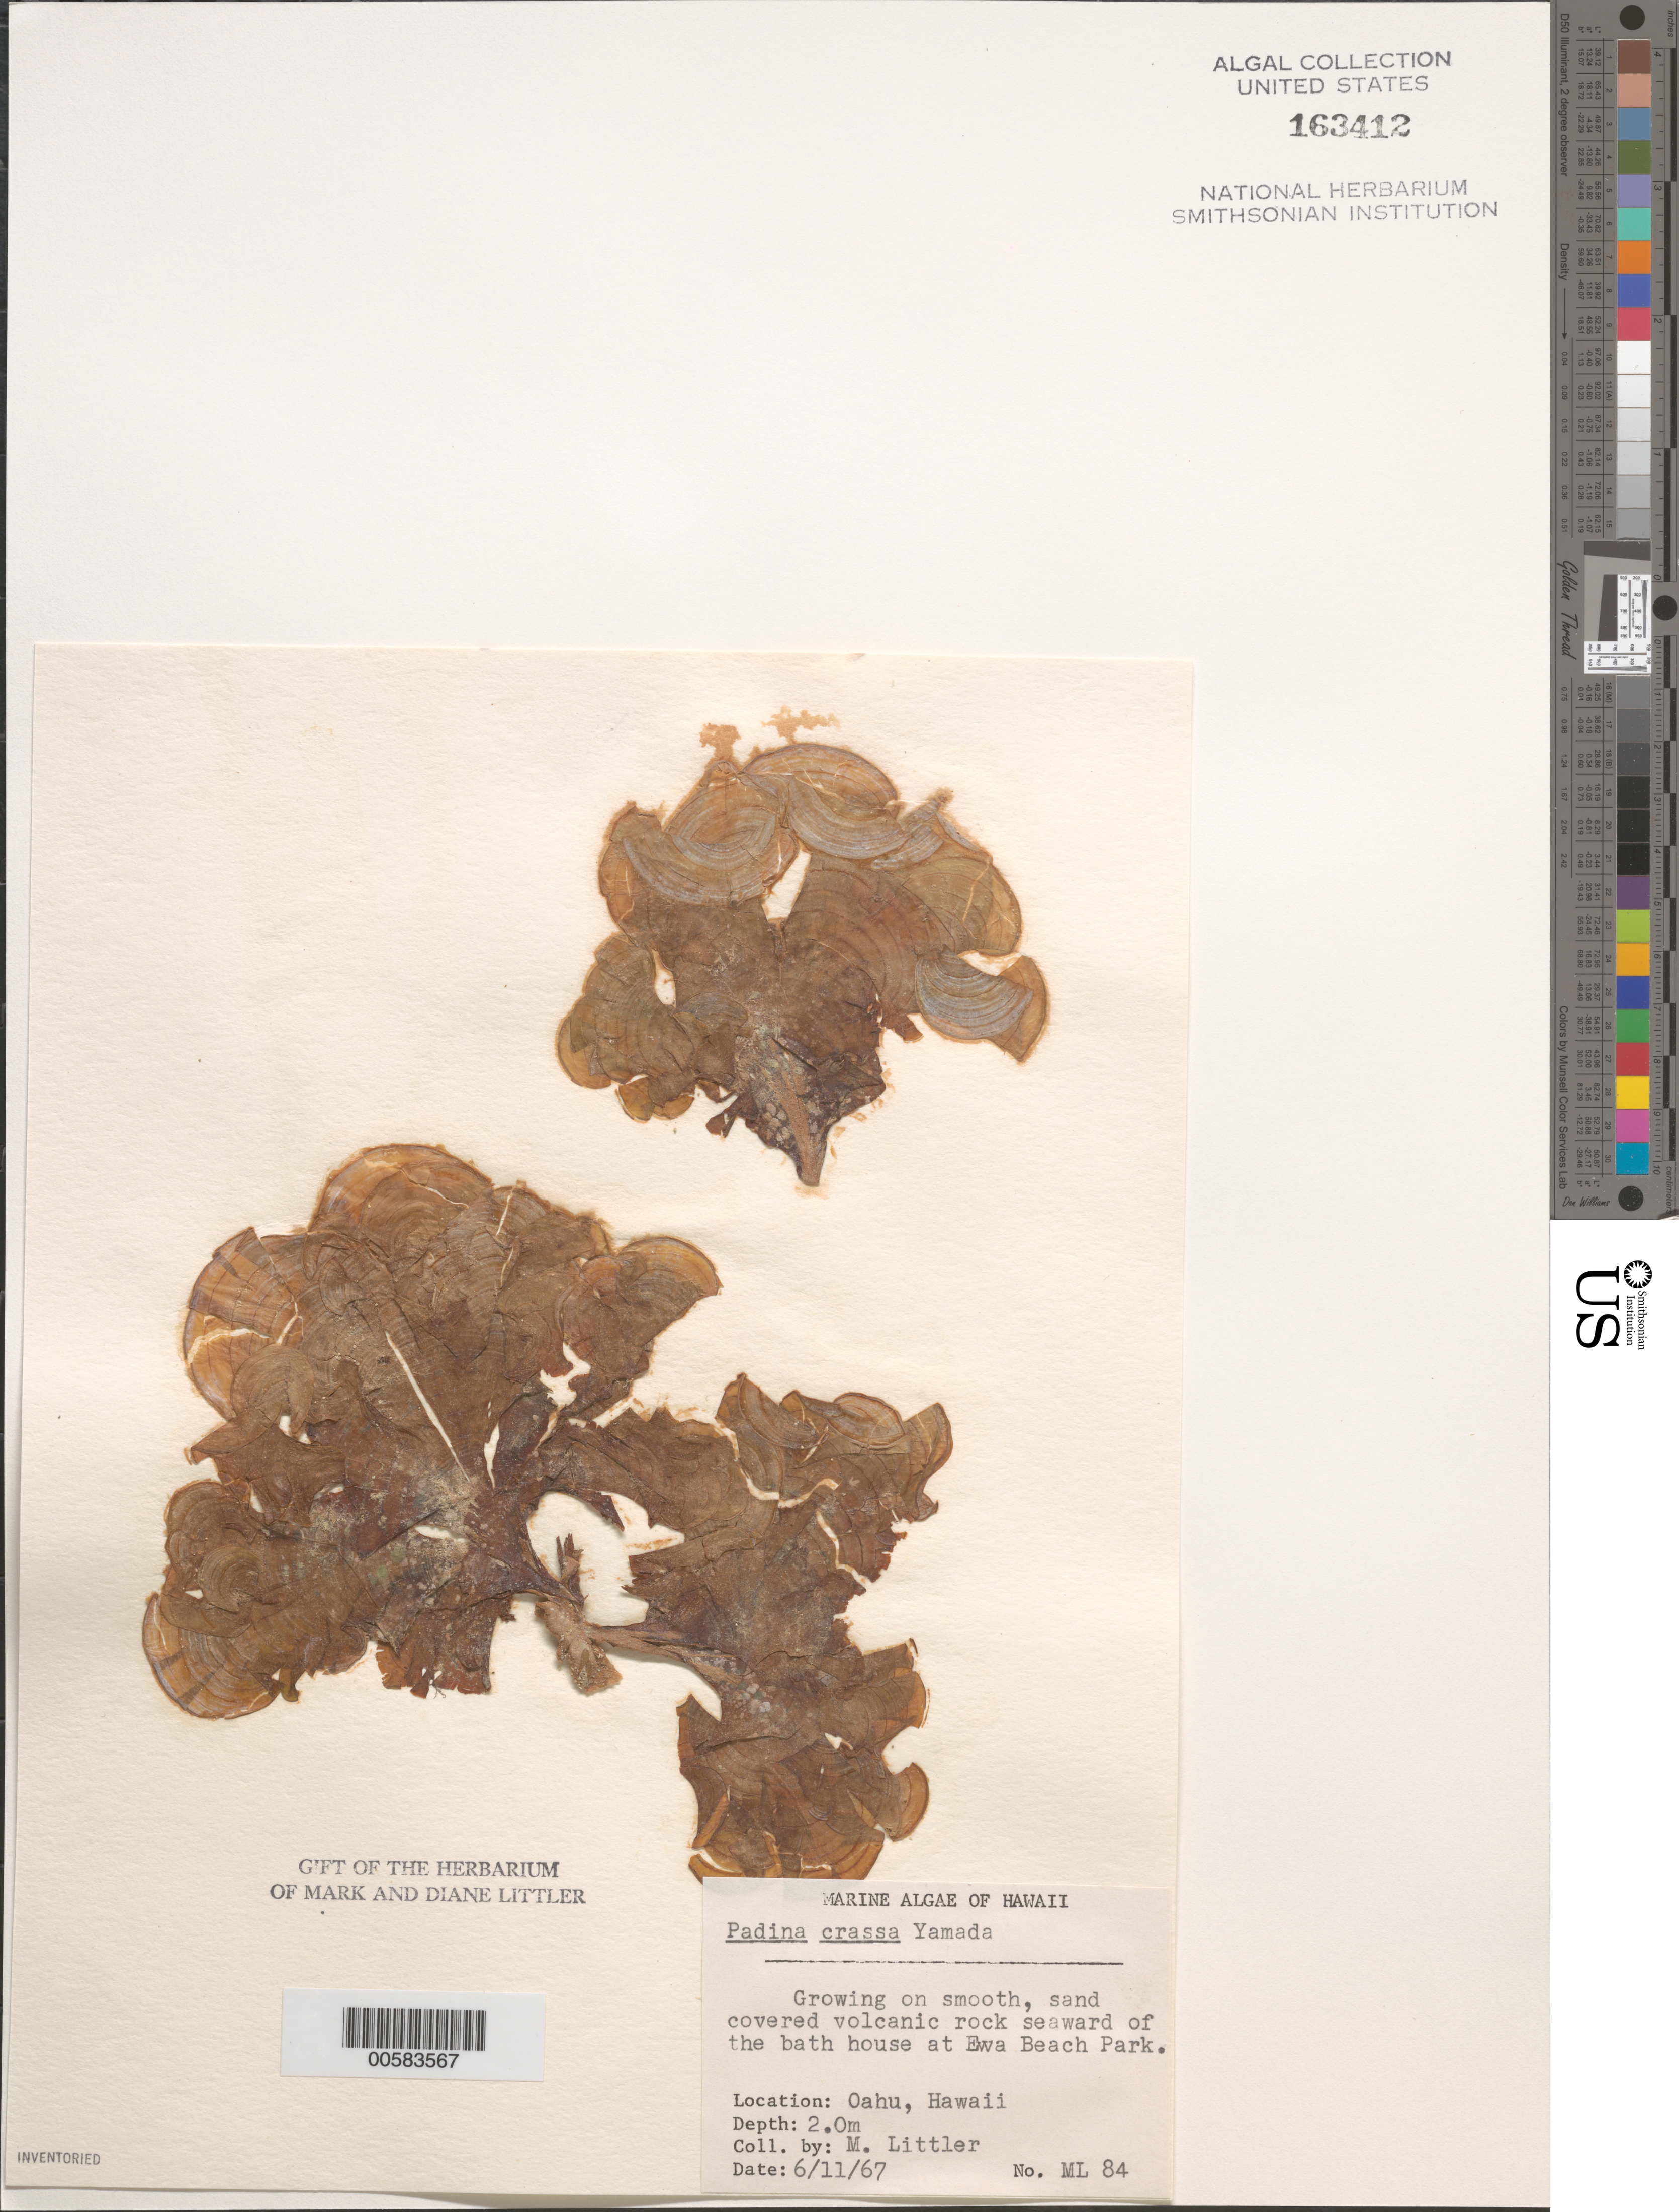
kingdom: Chromista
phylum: Ochrophyta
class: Phaeophyceae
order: Dictyotales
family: Dictyotaceae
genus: Padina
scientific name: Padina gymnospora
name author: (Kütz.) O.G. Sond.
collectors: M. M. Littler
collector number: ML 84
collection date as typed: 11 Jun 1967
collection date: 1967-06-11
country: United States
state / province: Hawaii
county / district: Honolulu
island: Oahu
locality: Ewa Beach Park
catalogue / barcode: US 163412